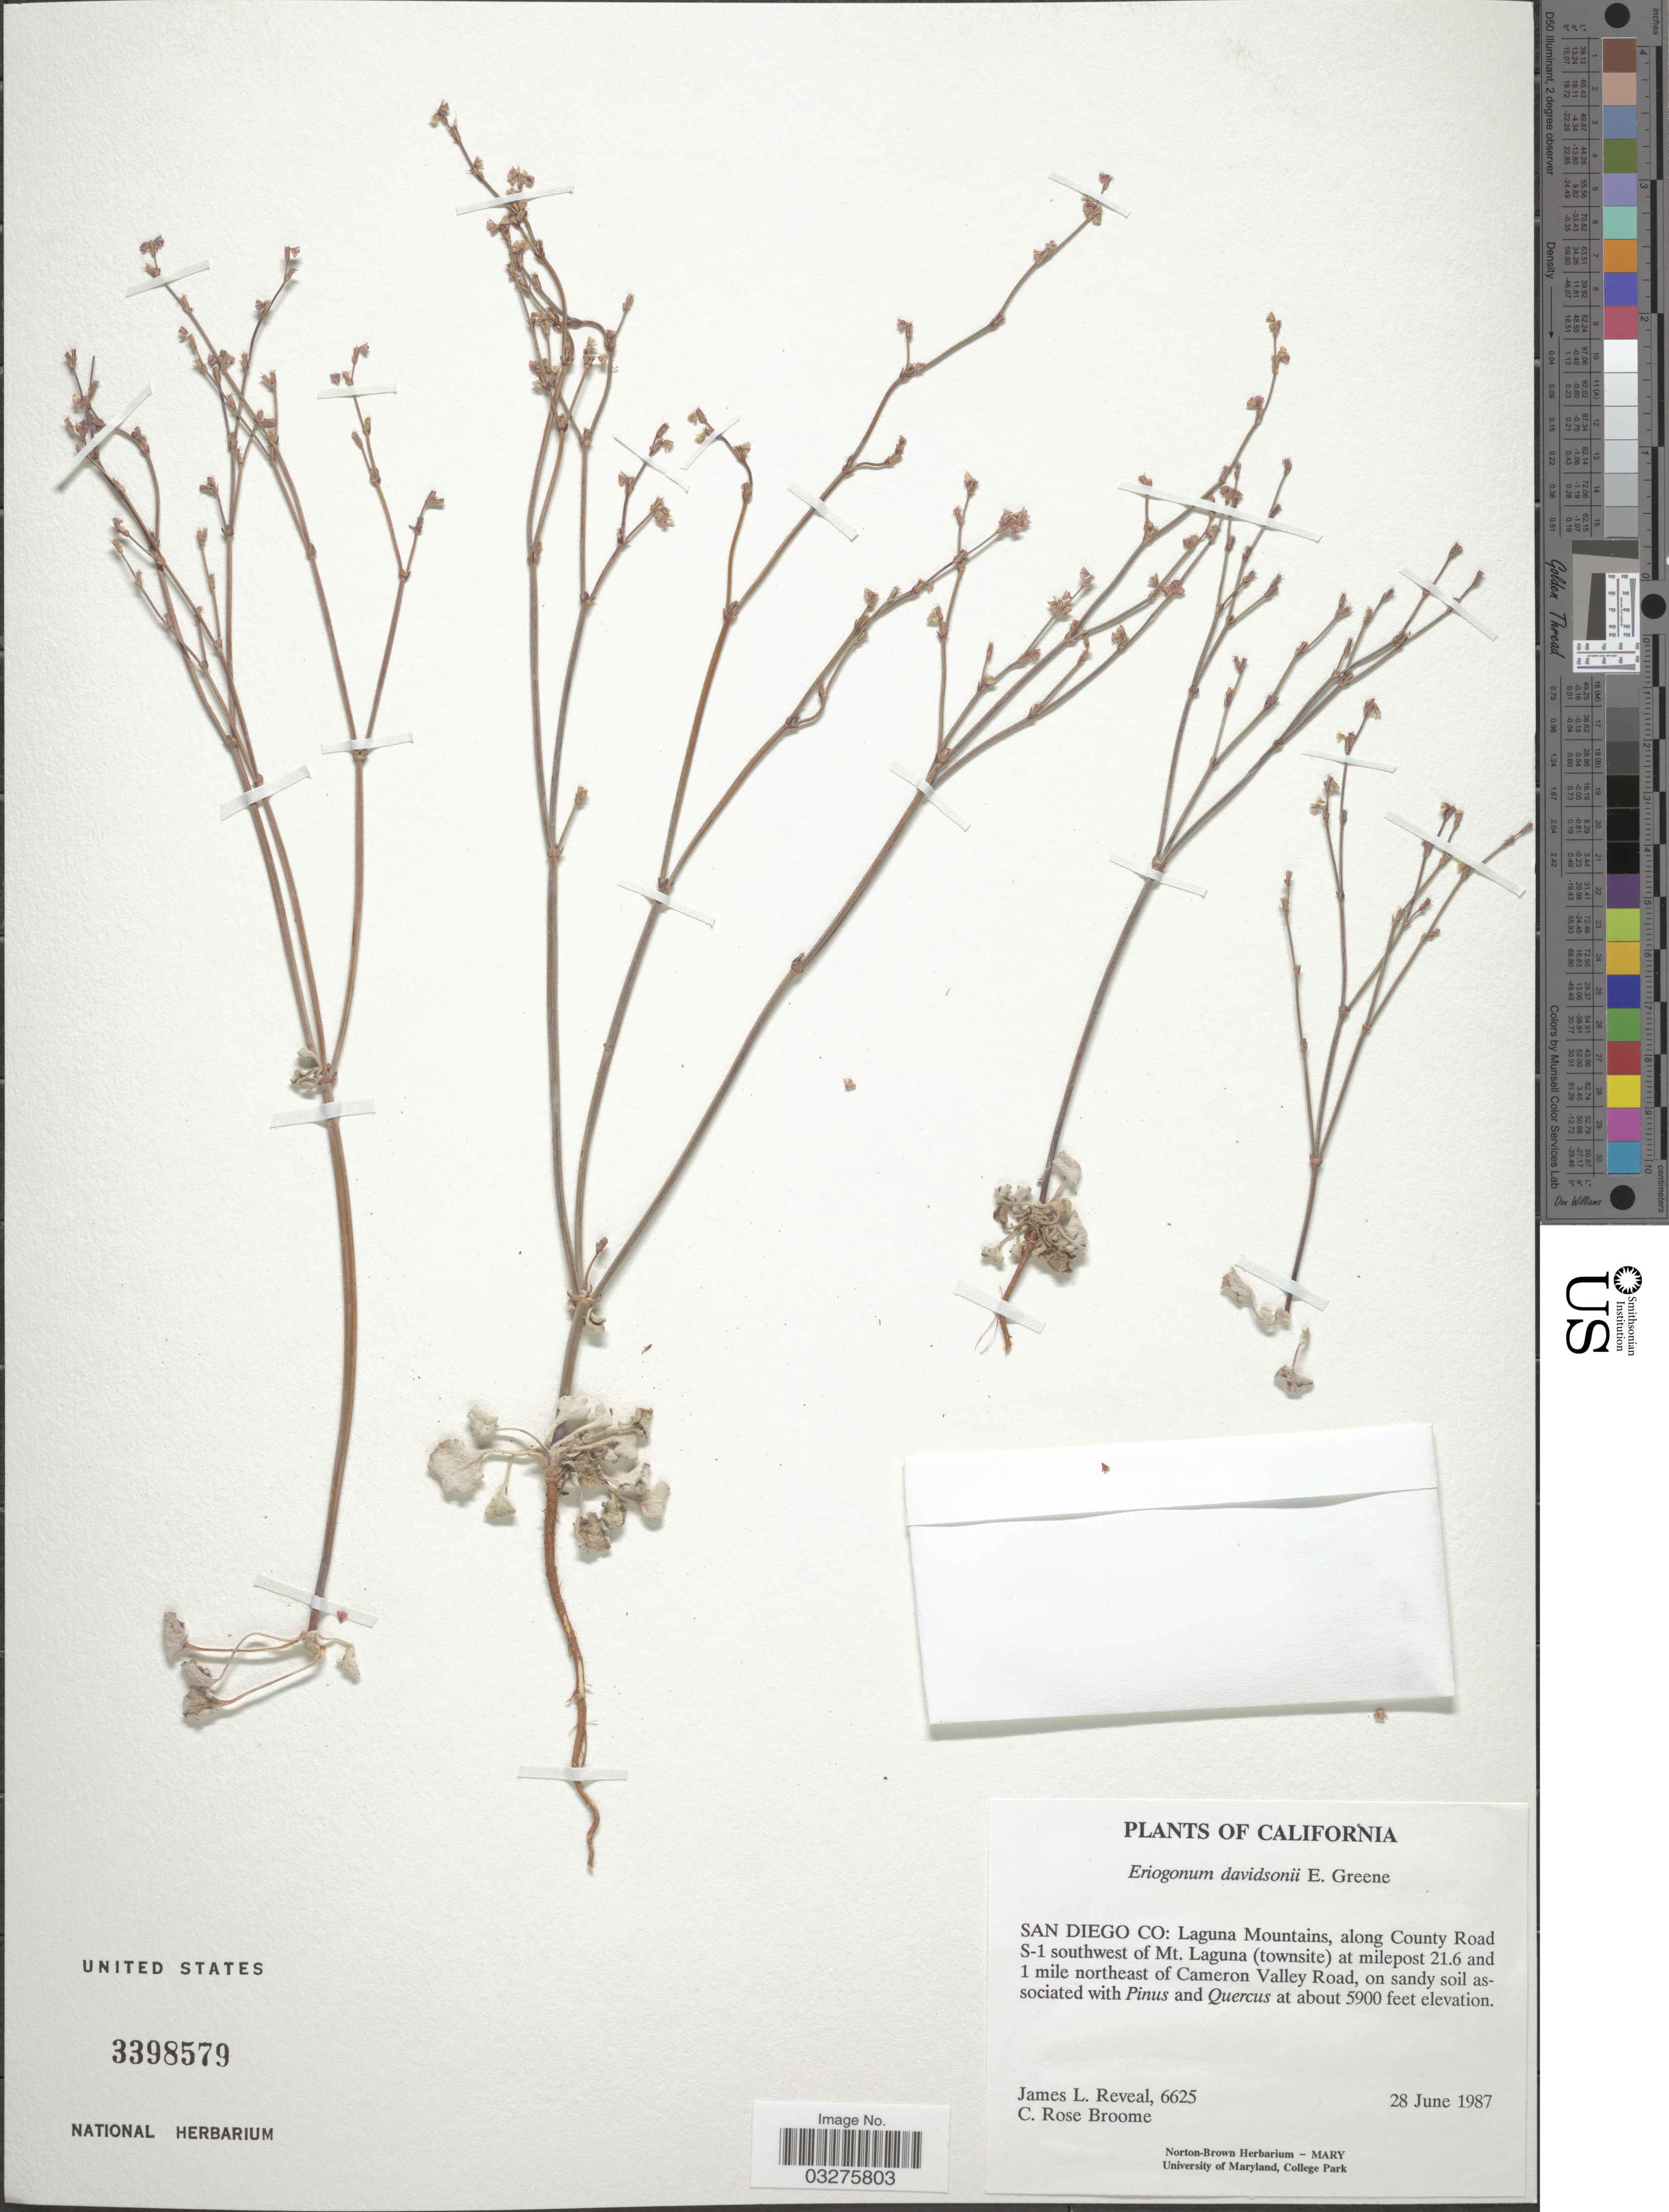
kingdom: Plantae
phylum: Tracheophyta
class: Magnoliopsida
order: Caryophyllales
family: Polygonaceae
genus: Eriogonum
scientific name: Eriogonum davidsonii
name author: Greene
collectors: J. L. Reveal & C. R. Broome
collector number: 6625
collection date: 1987-06-28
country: United States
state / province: California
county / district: San Diego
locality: San Diego Co.: Laguna Mountains, along County Road S-1 southwest of Mt. Laguna (townsite) at milepost 21.6 and 1 mile northeast of Cameron Valley Road.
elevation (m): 1798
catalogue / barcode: US 3398579